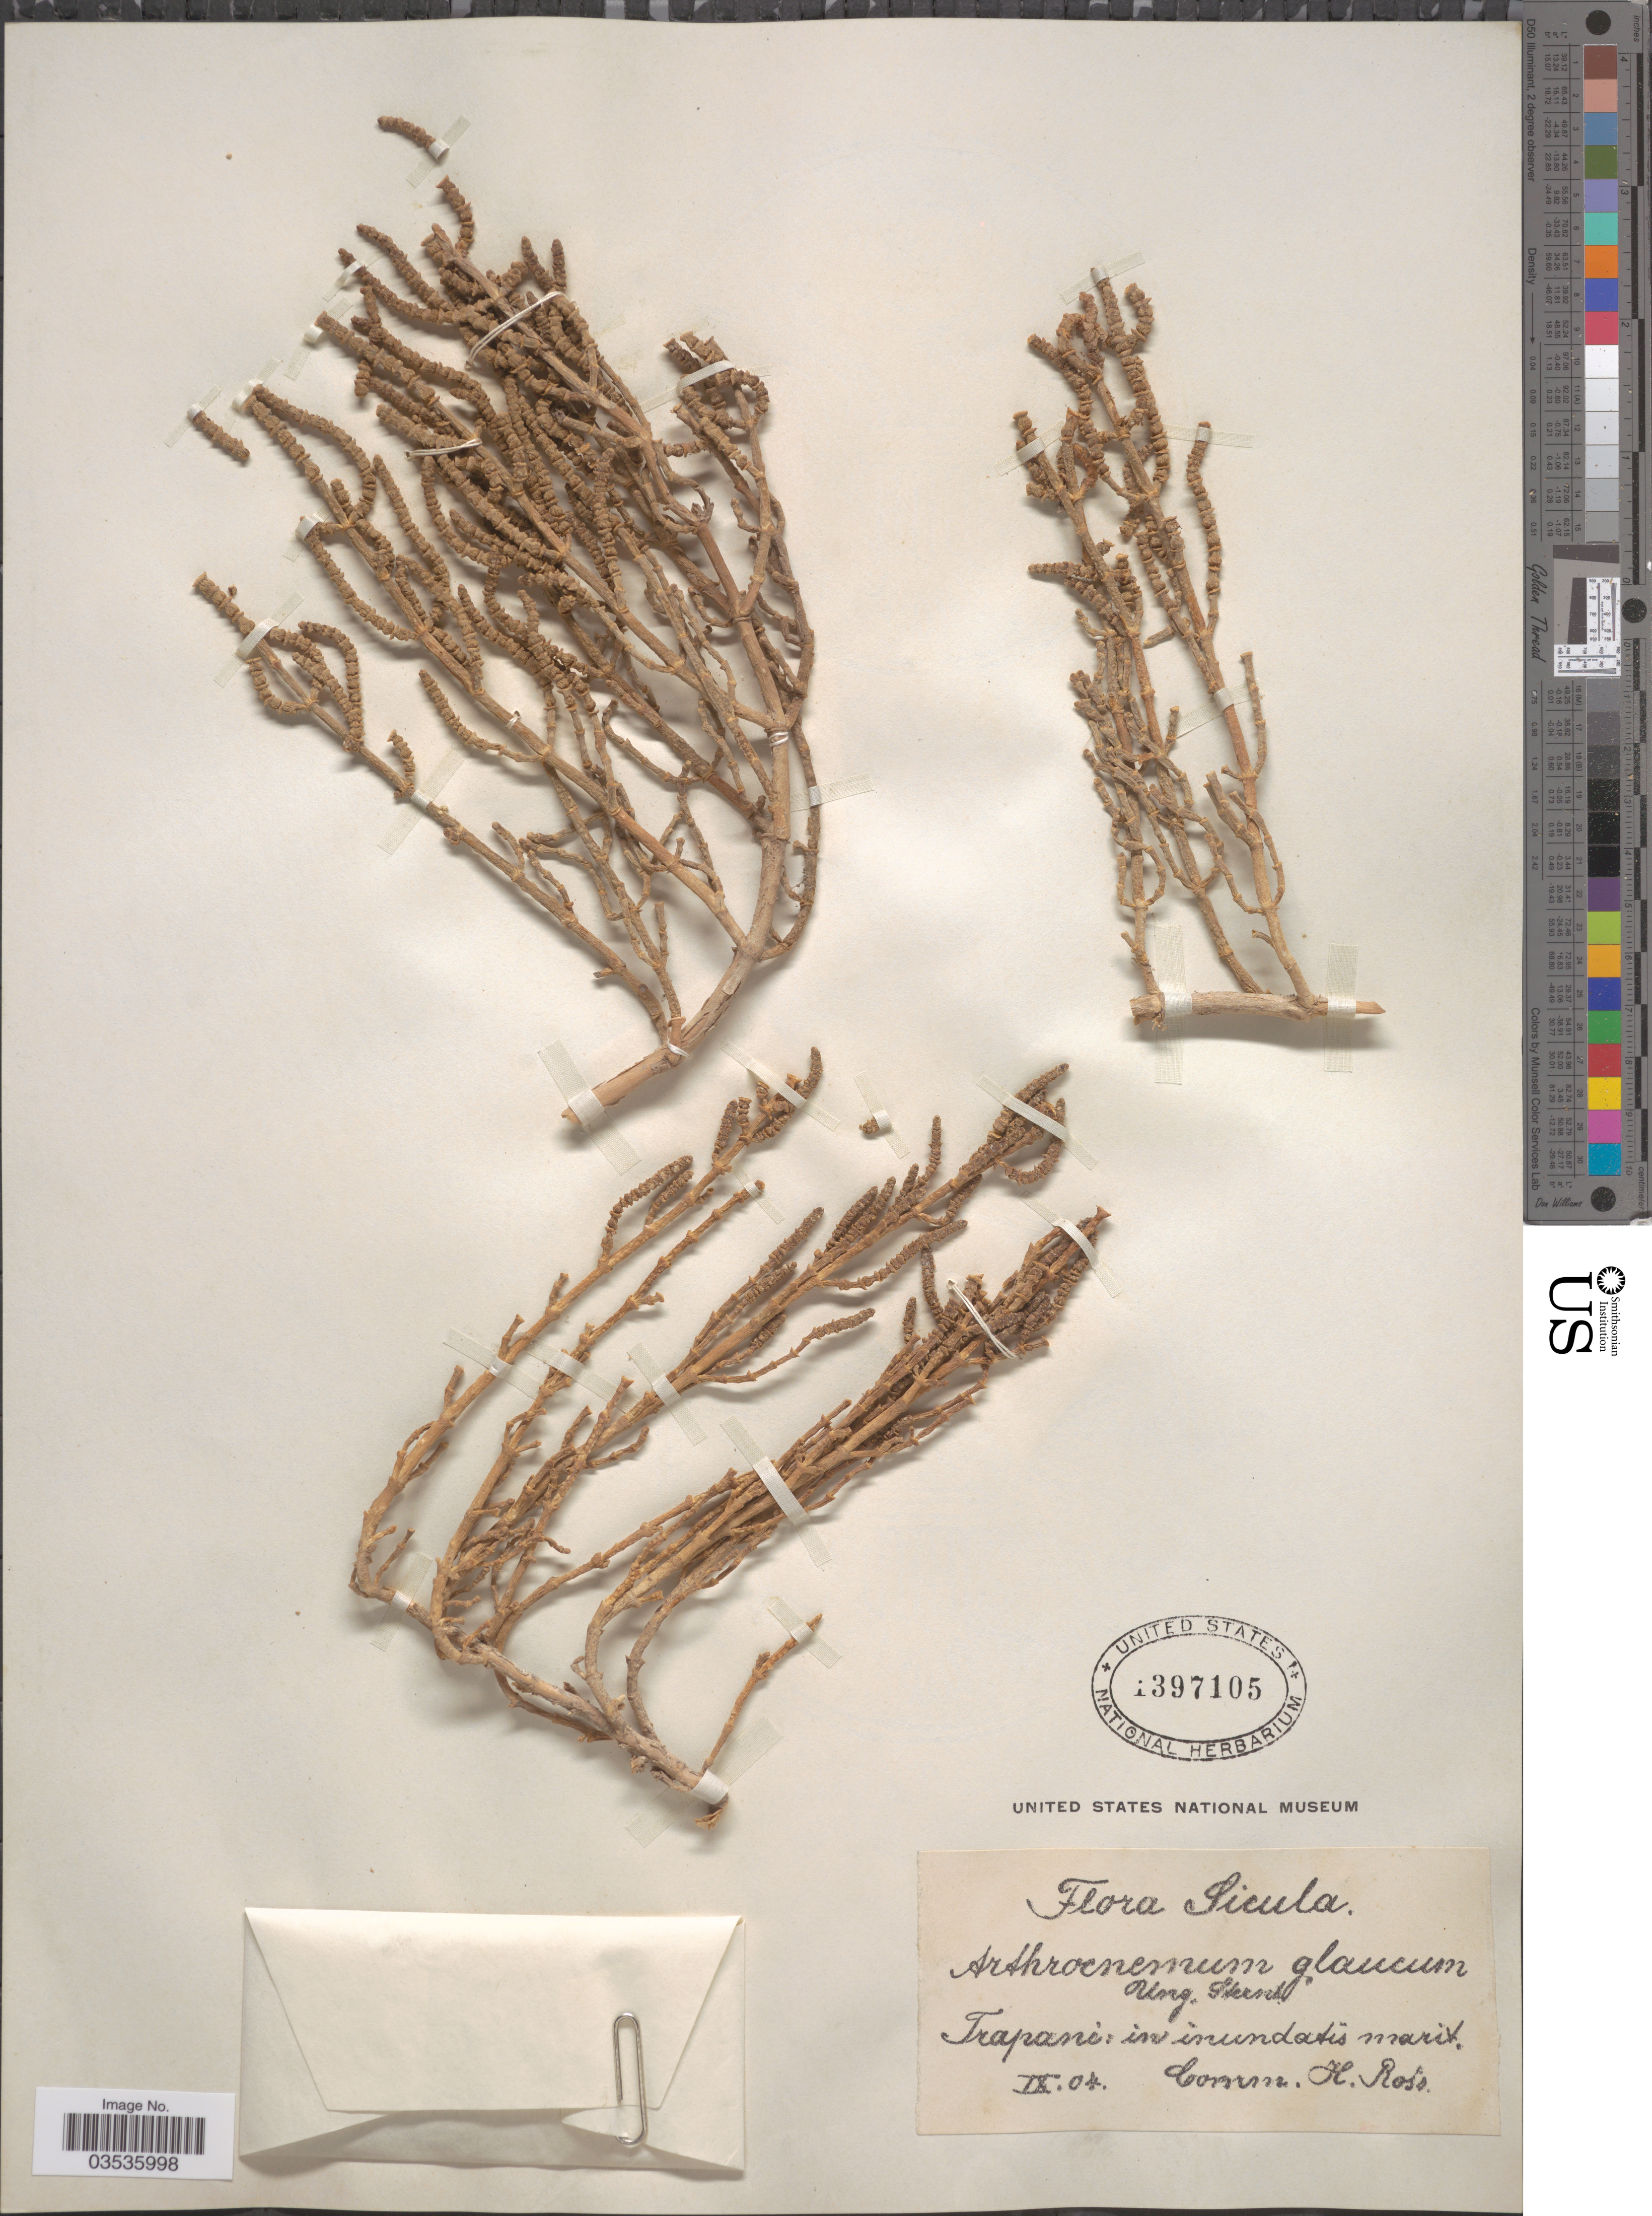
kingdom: Plantae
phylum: Tracheophyta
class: Magnoliopsida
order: Caryophyllales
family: Amaranthaceae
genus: Salicornia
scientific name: Salicornia fruticosa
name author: (L.) L.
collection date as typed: Transcribed d/m/y: /9/4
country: Italy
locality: Sicula. Trapani.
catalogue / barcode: US 1397105